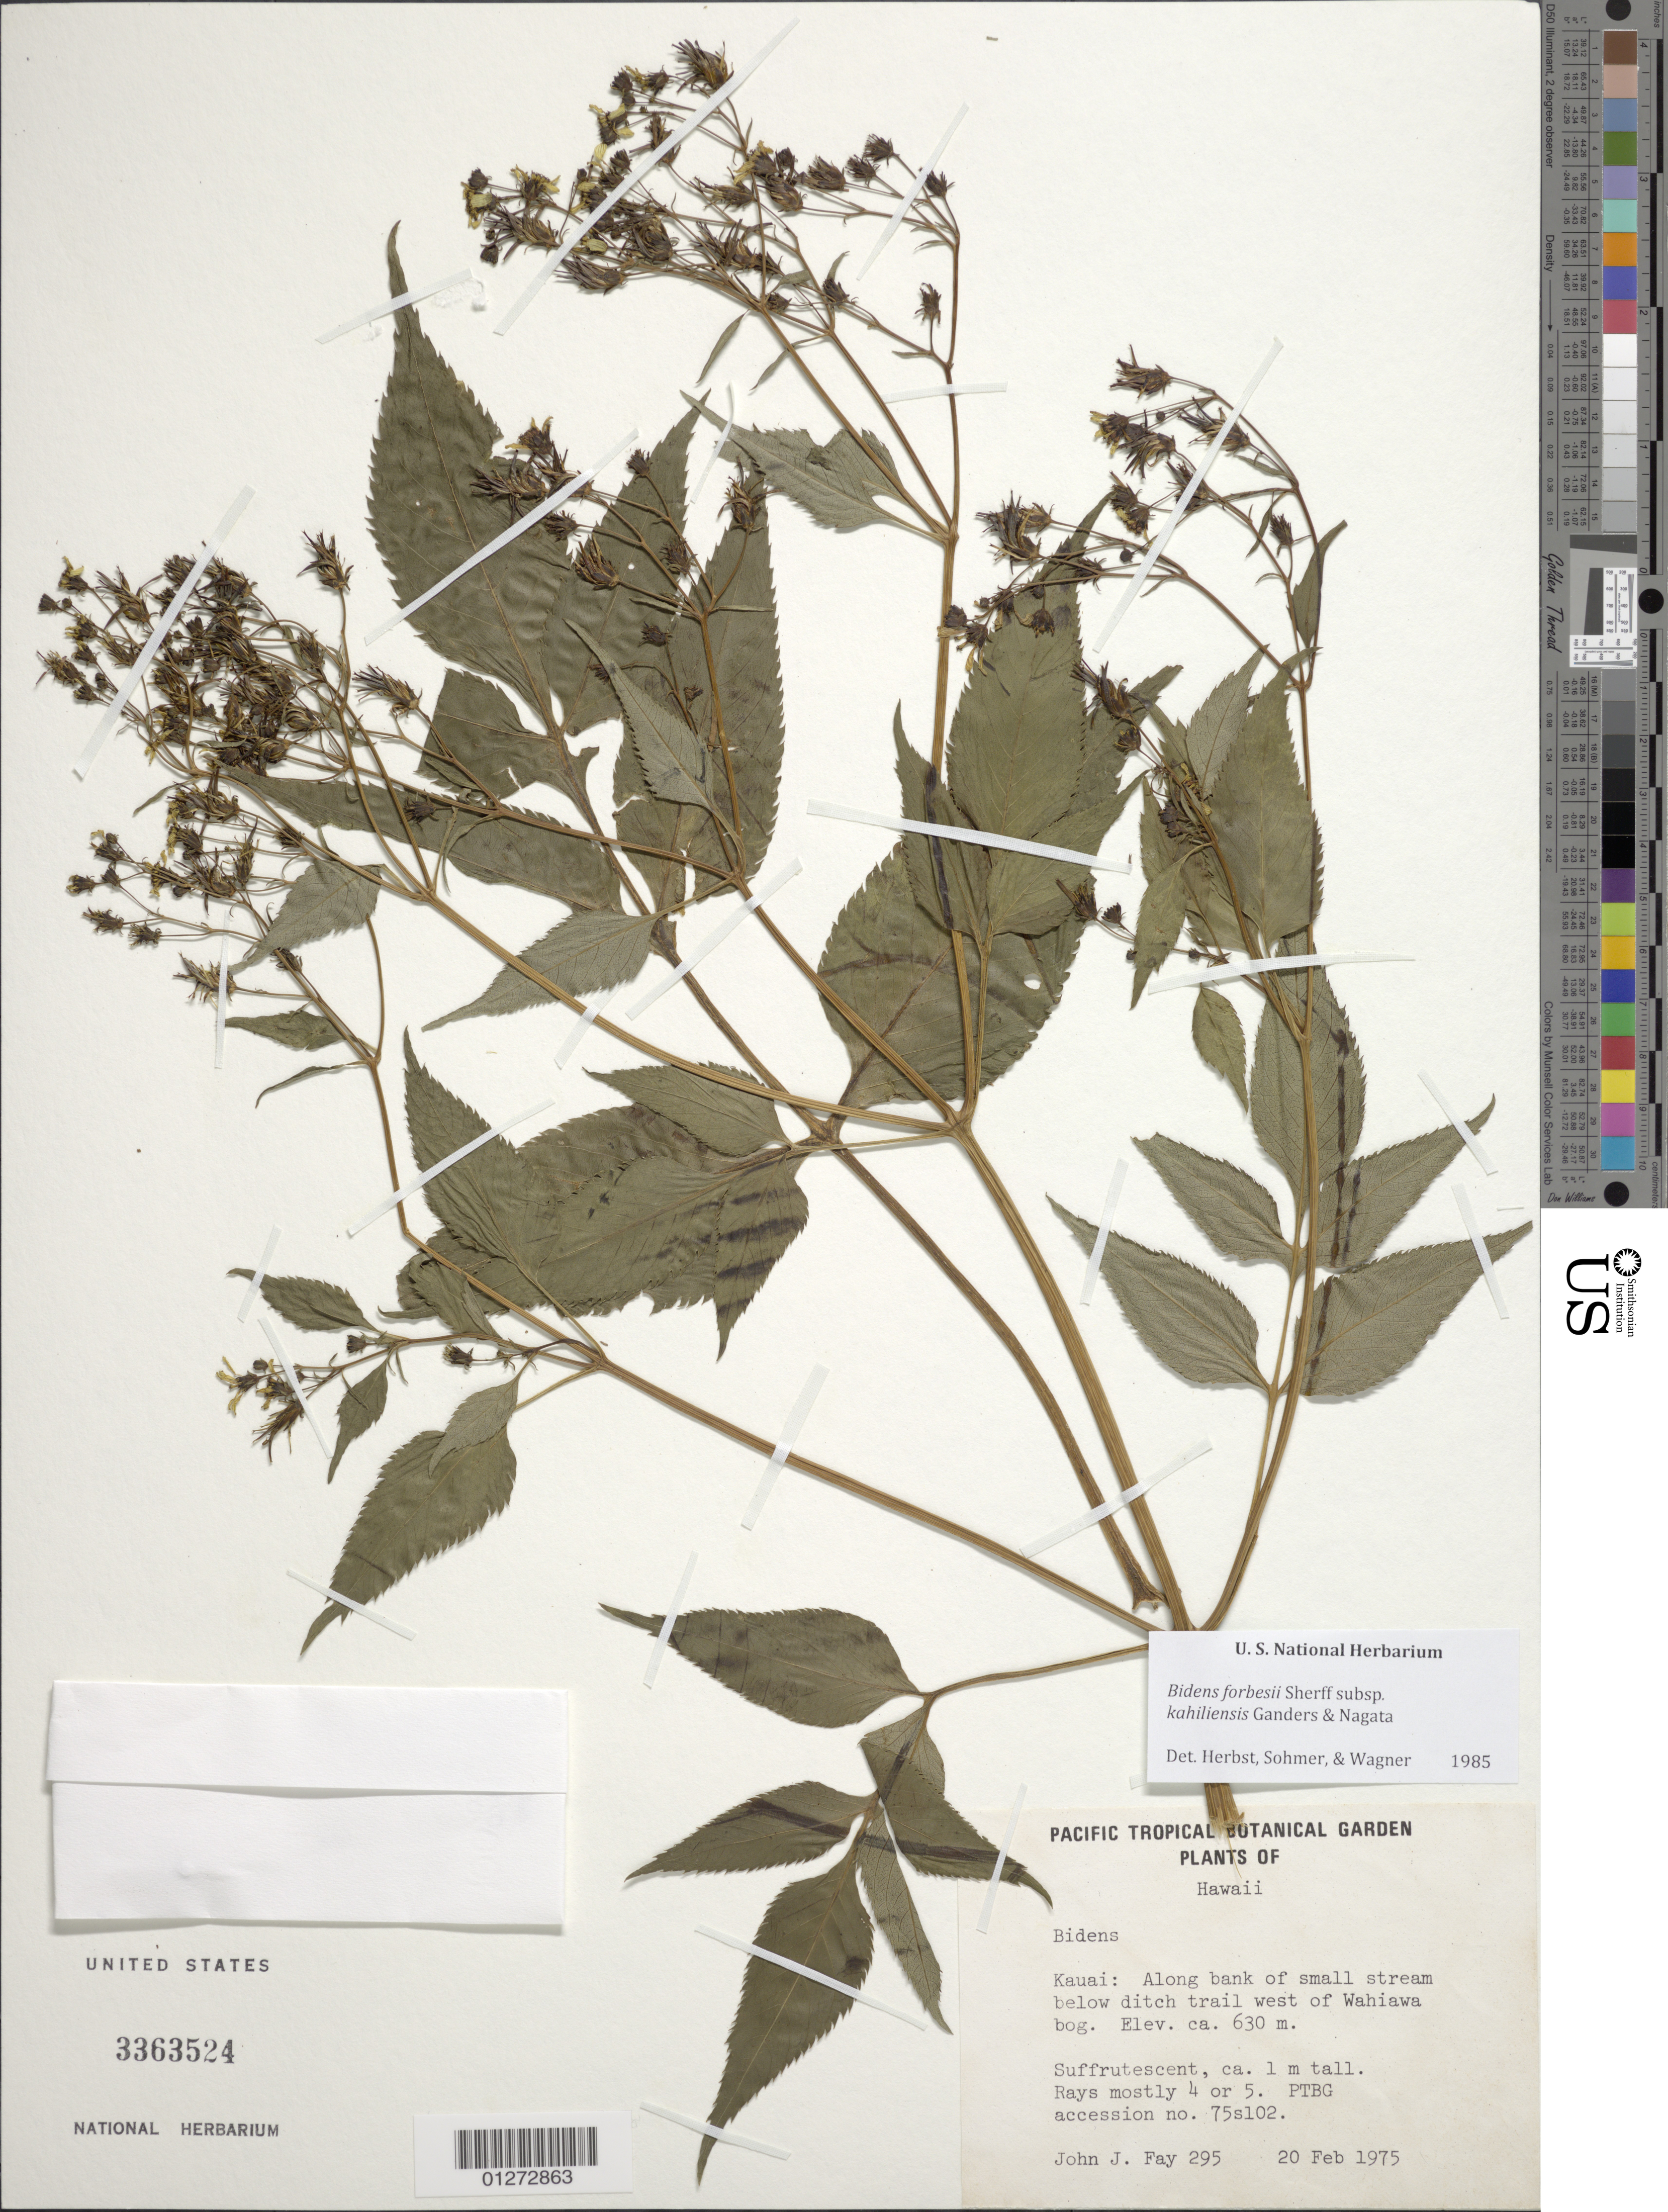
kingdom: Plantae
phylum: Tracheophyta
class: Magnoliopsida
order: Asterales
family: Asteraceae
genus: Bidens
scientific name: Bidens forbesii subsp. kahiliensis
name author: Ganders & Nagata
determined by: Herbst, D. R.; Sohmer, S. H.; Wagner, W. L.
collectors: J. J. Fay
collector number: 295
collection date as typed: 20 Feb 1975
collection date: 1975-02-20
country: United States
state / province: Hawaii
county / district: Kauai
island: Kaua'i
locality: Along bank of small stream below ditch trail w of Wahiawa bog.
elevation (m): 630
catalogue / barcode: US 3363524